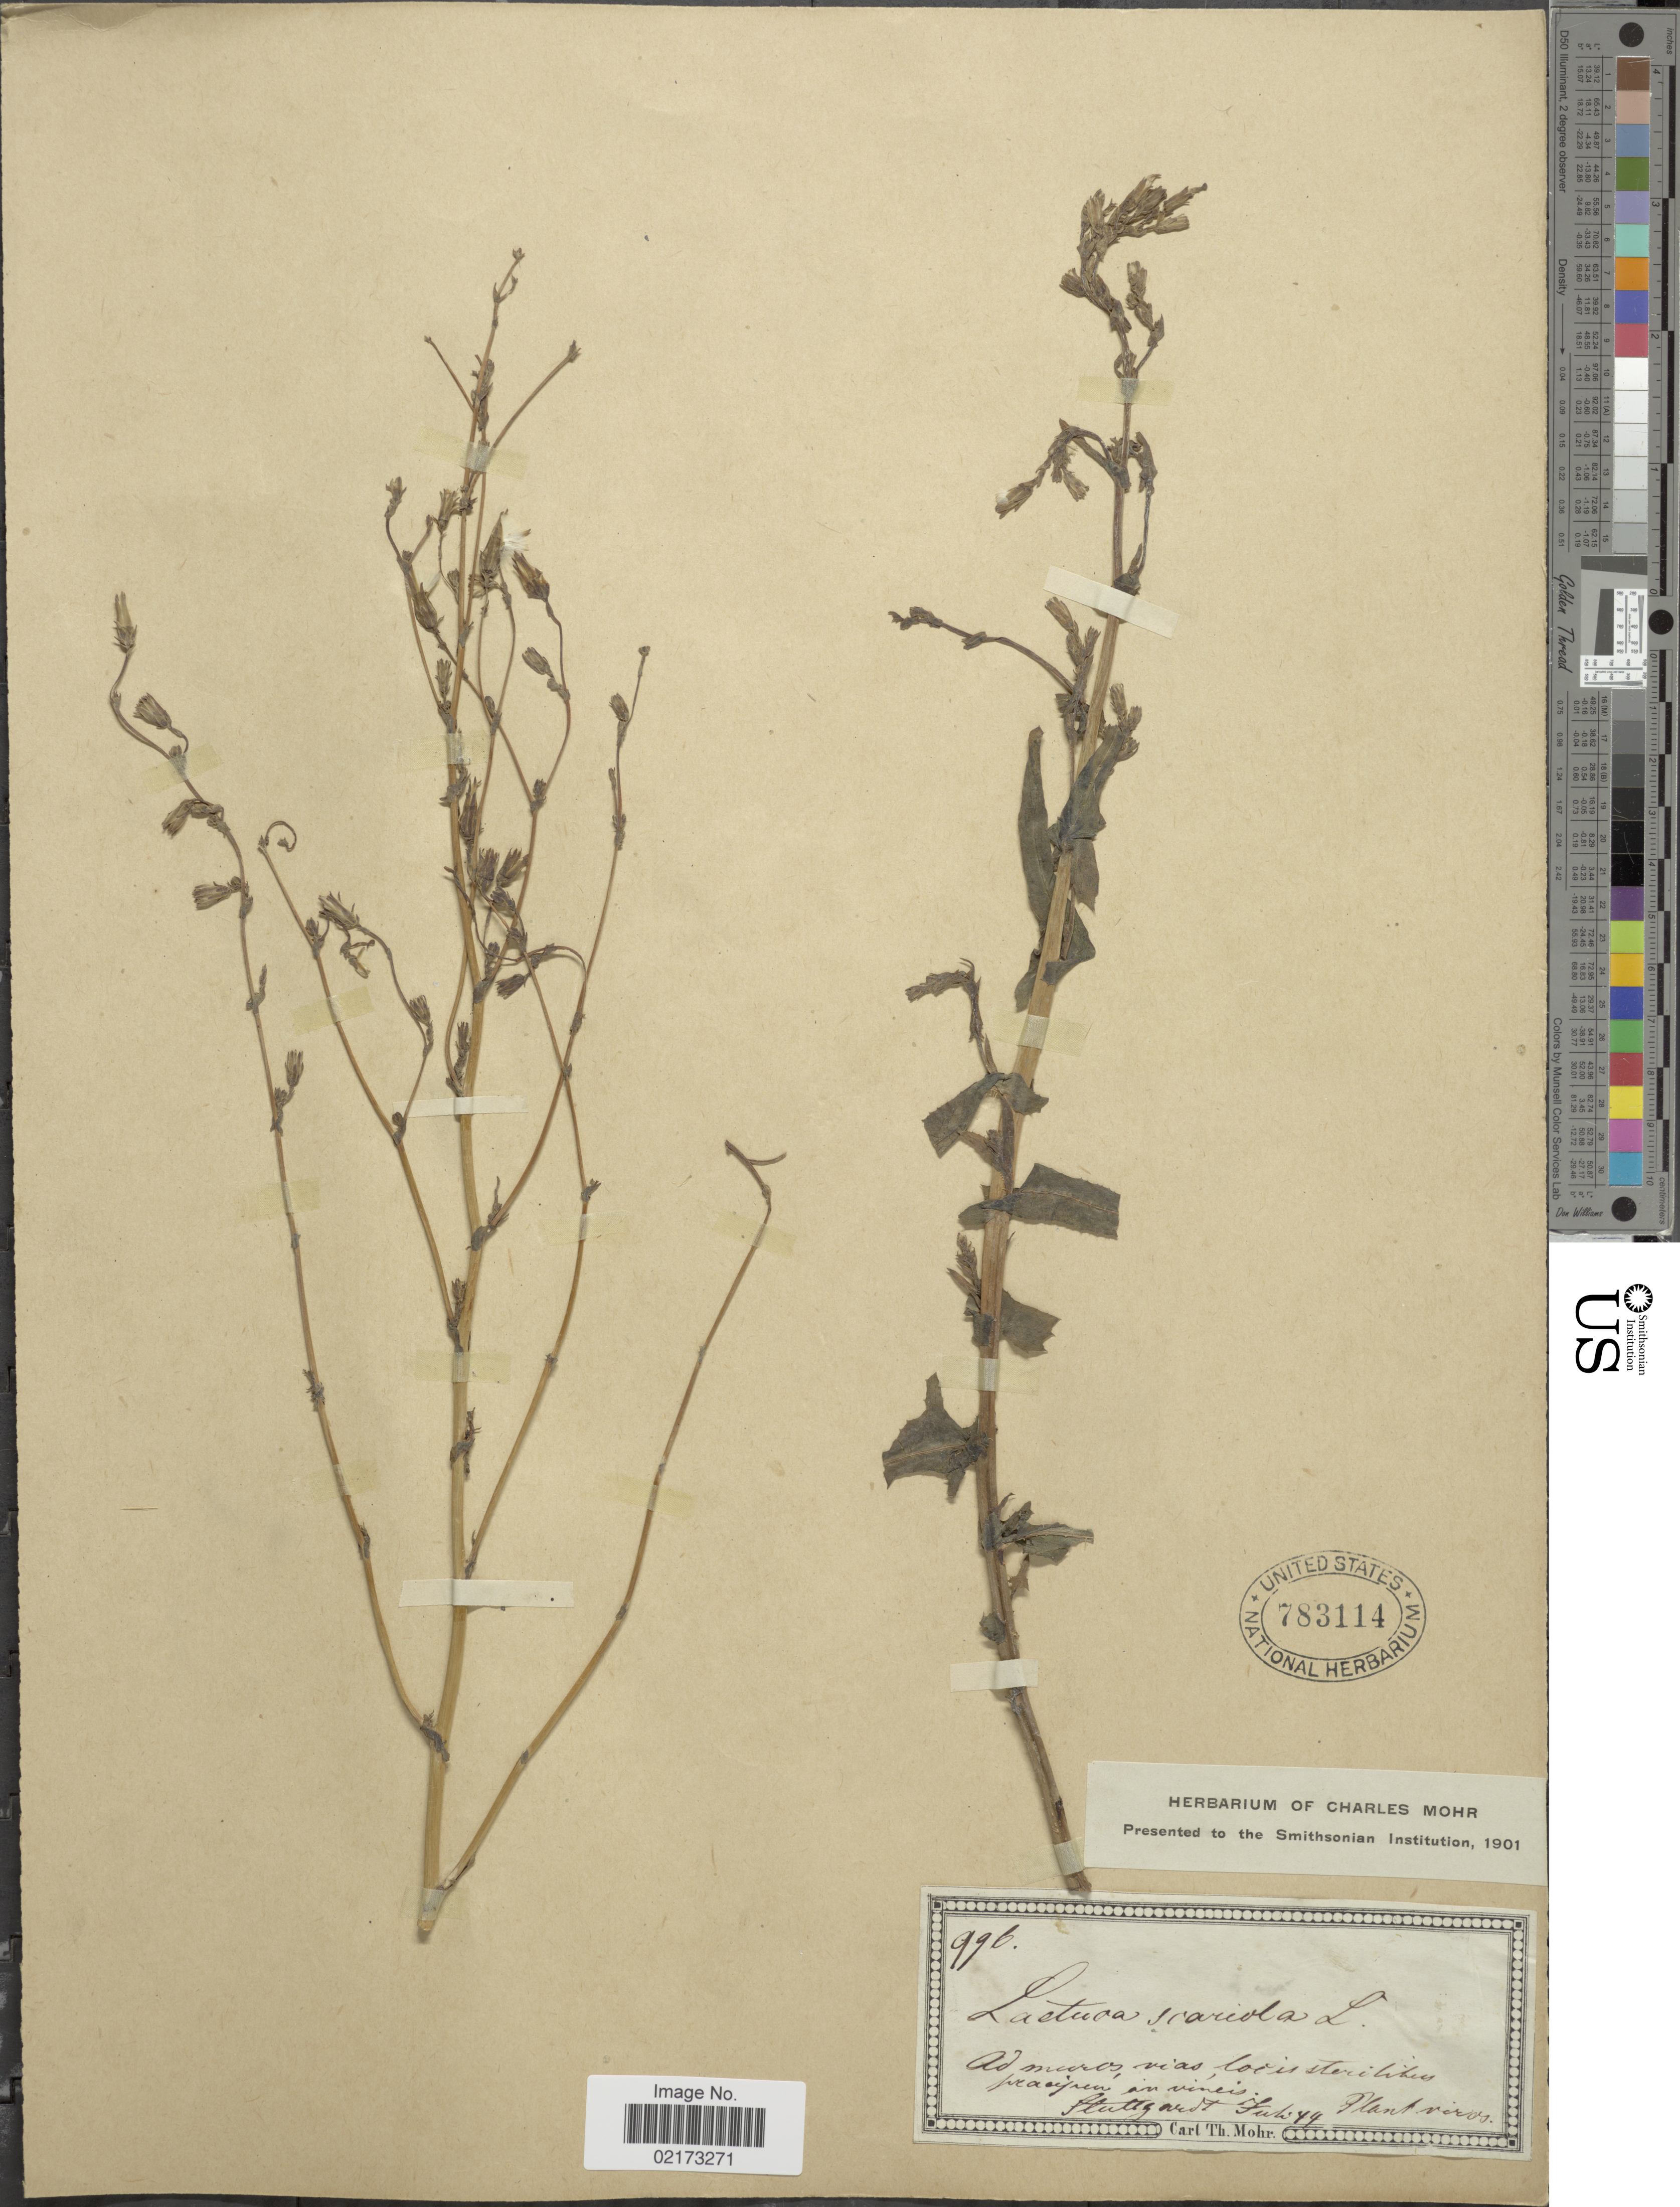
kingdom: Plantae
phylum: Tracheophyta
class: Magnoliopsida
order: Asterales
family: Asteraceae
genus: Lactuca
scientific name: Lactuca serriola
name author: L.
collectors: Stuttgardt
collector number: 996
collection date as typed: Transcribed d/m/y: /7/44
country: Germany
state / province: Baden-Württemberg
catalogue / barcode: US 783114